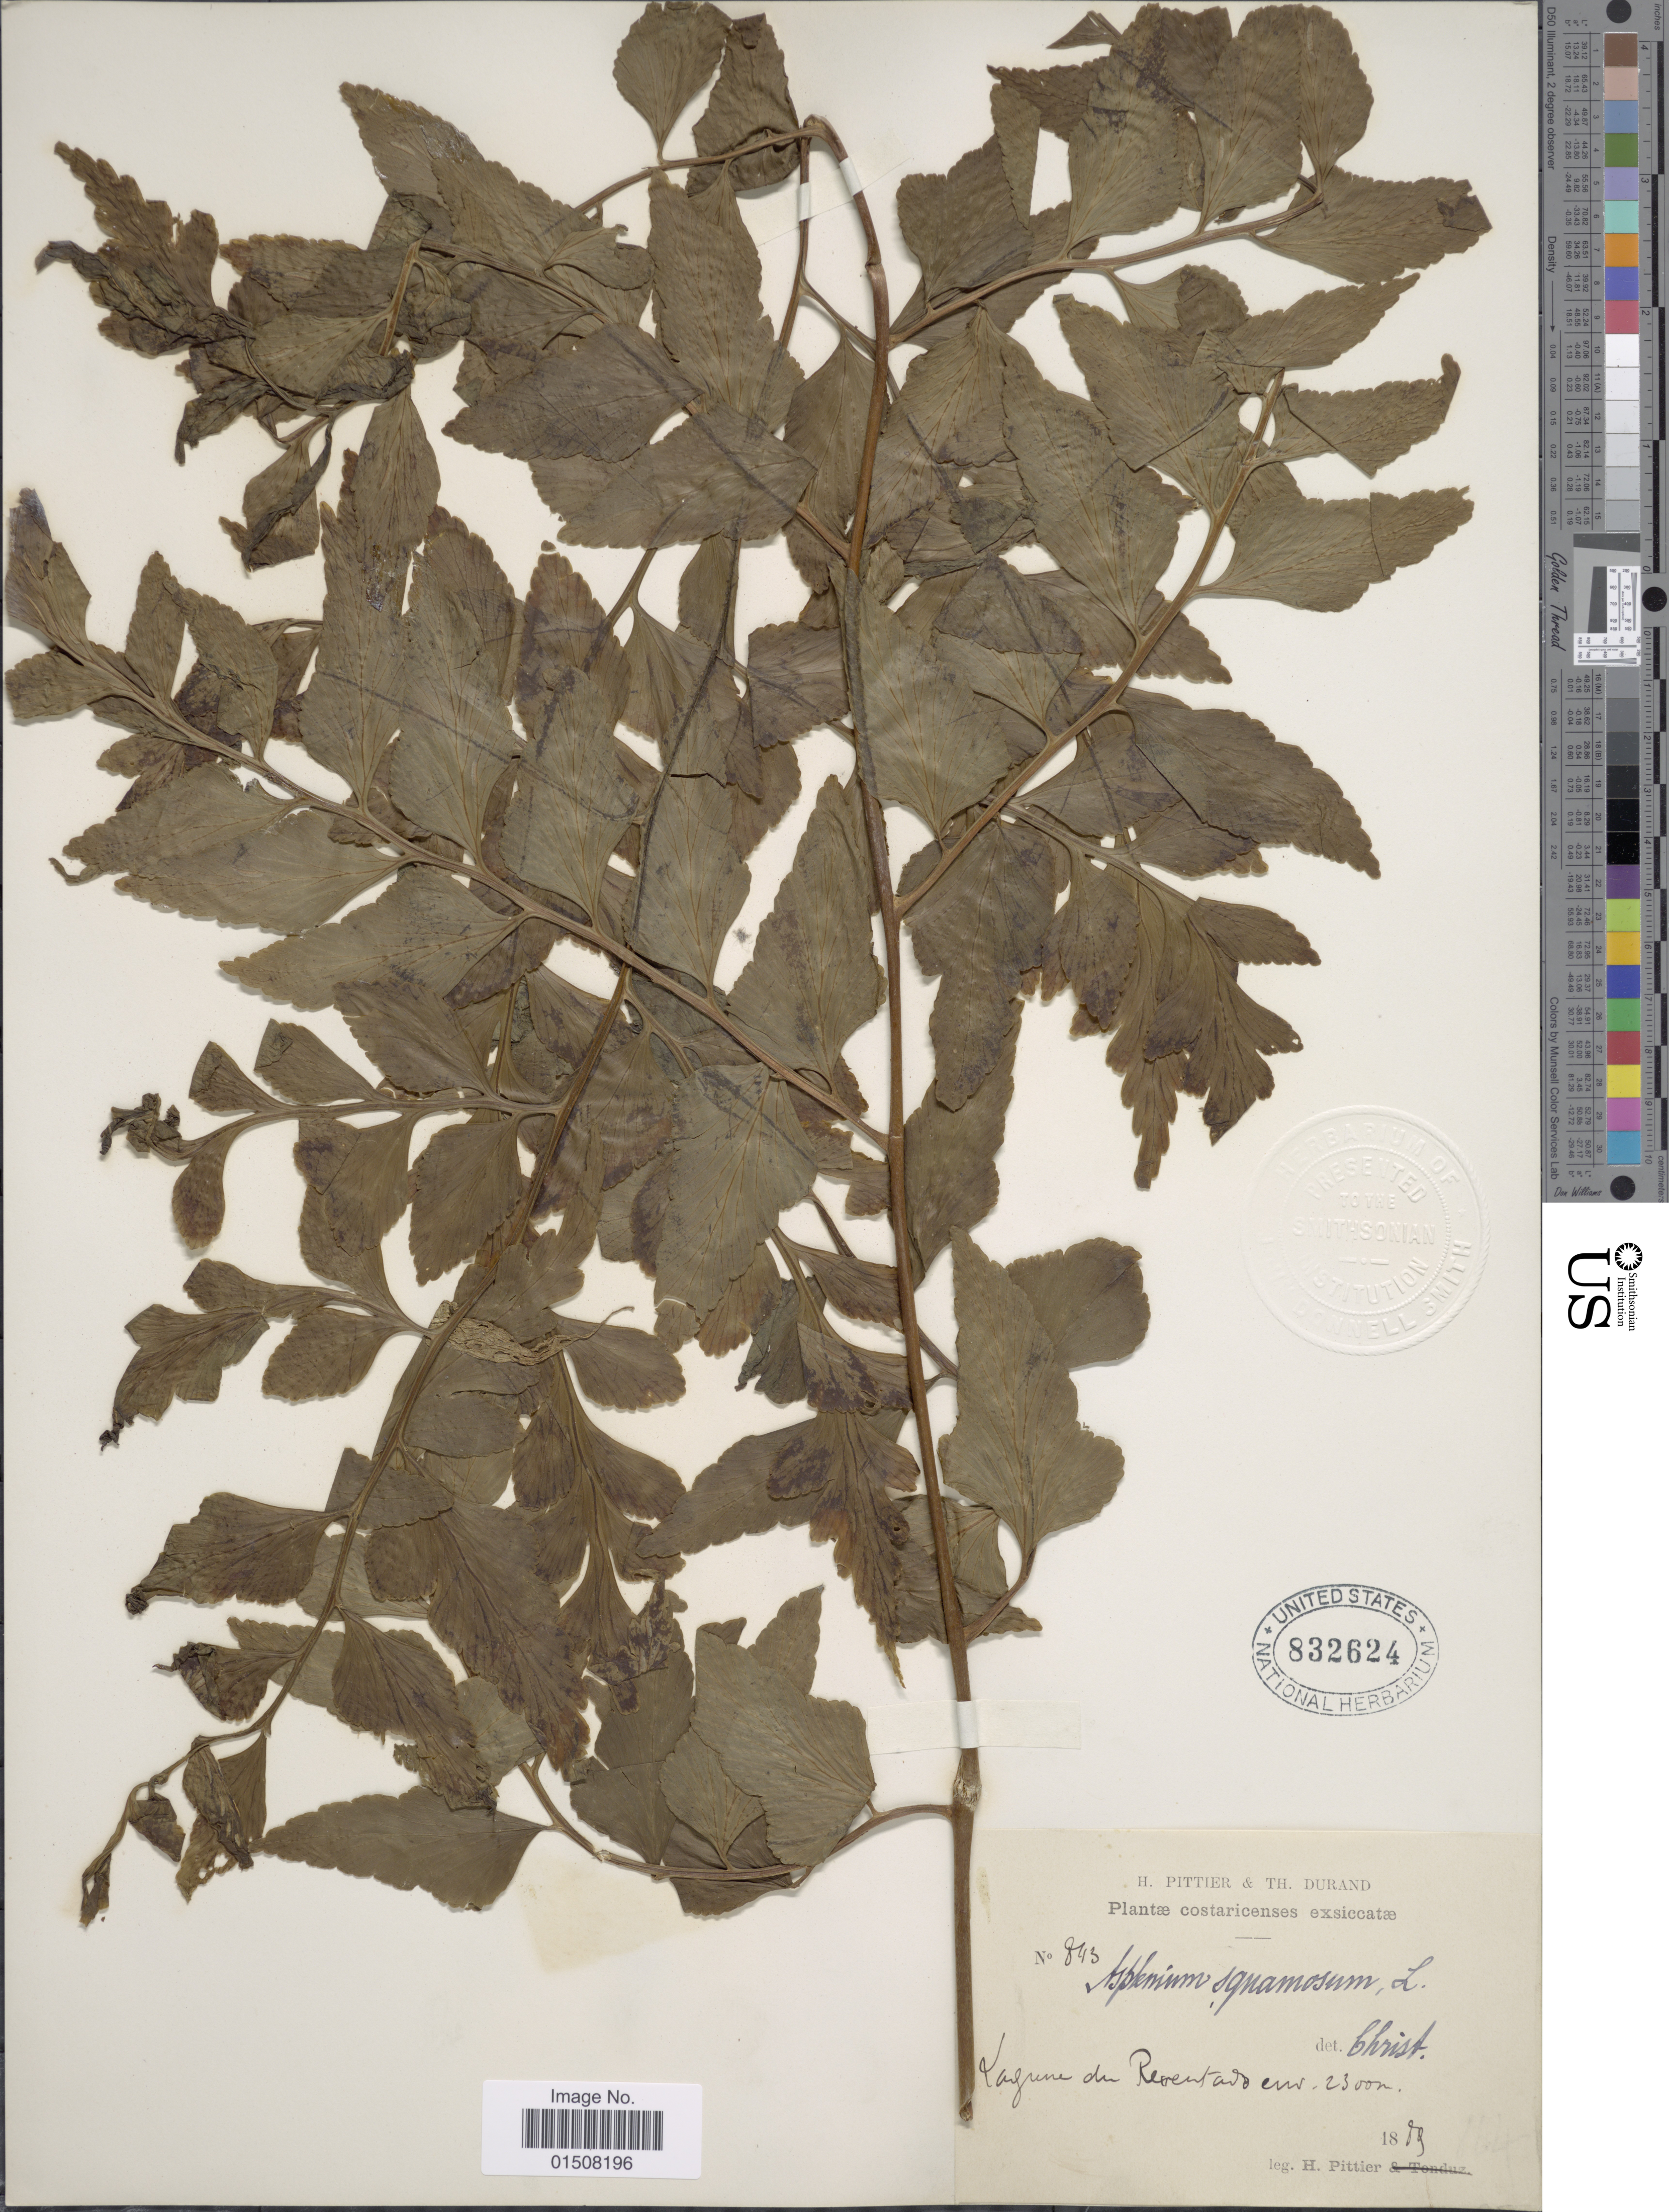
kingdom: Plantae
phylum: Tracheophyta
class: Polypodiopsida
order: Polypodiales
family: Aspleniaceae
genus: Asplenium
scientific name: Asplenium squamosum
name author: L.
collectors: H. F. Pittier & T. Durand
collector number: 843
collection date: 1889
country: Costa Rica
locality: Laguna de Roentas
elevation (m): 2300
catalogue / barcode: US 832624